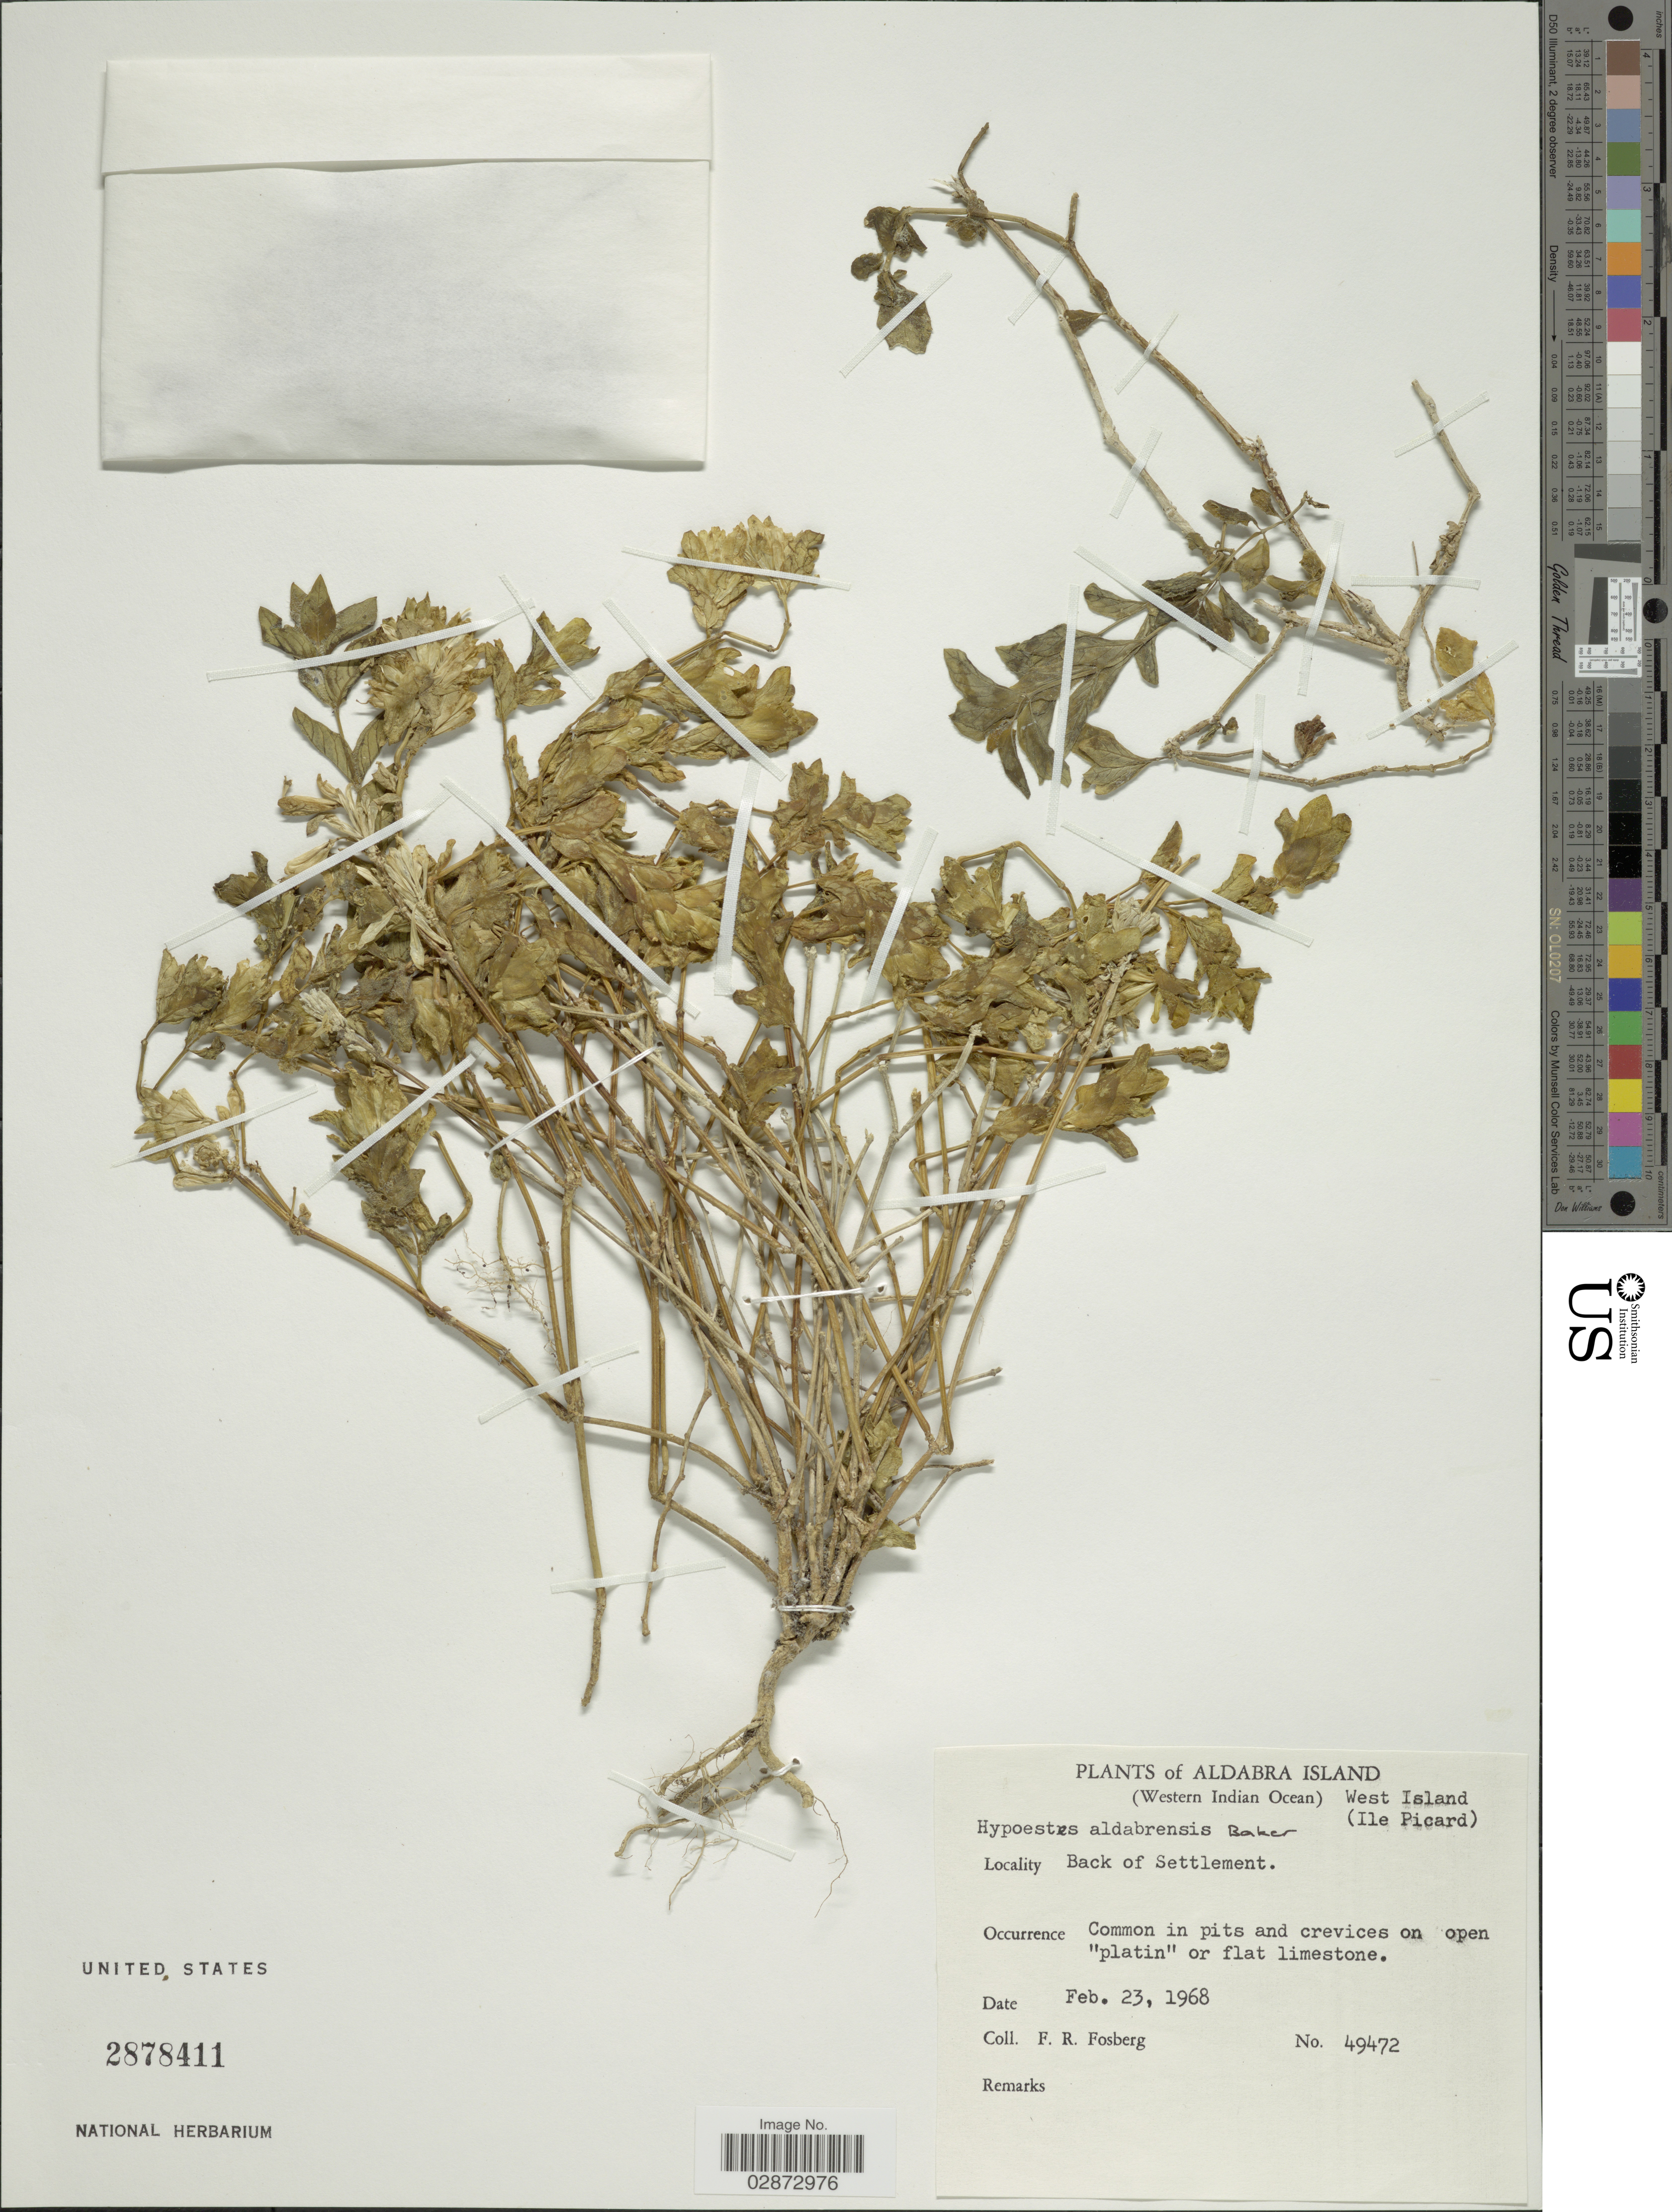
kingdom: Plantae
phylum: Tracheophyta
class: Magnoliopsida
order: Lamiales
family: Acanthaceae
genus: Hypoestes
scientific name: Hypoestes aldabrensis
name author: Baker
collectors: F. R. Fosberg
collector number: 49472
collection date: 1968-02-23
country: Seychelles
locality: Aldabra Island (Western Indian Ocean) West Island (Ile Picard). Back of Settlement.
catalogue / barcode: US 2878411